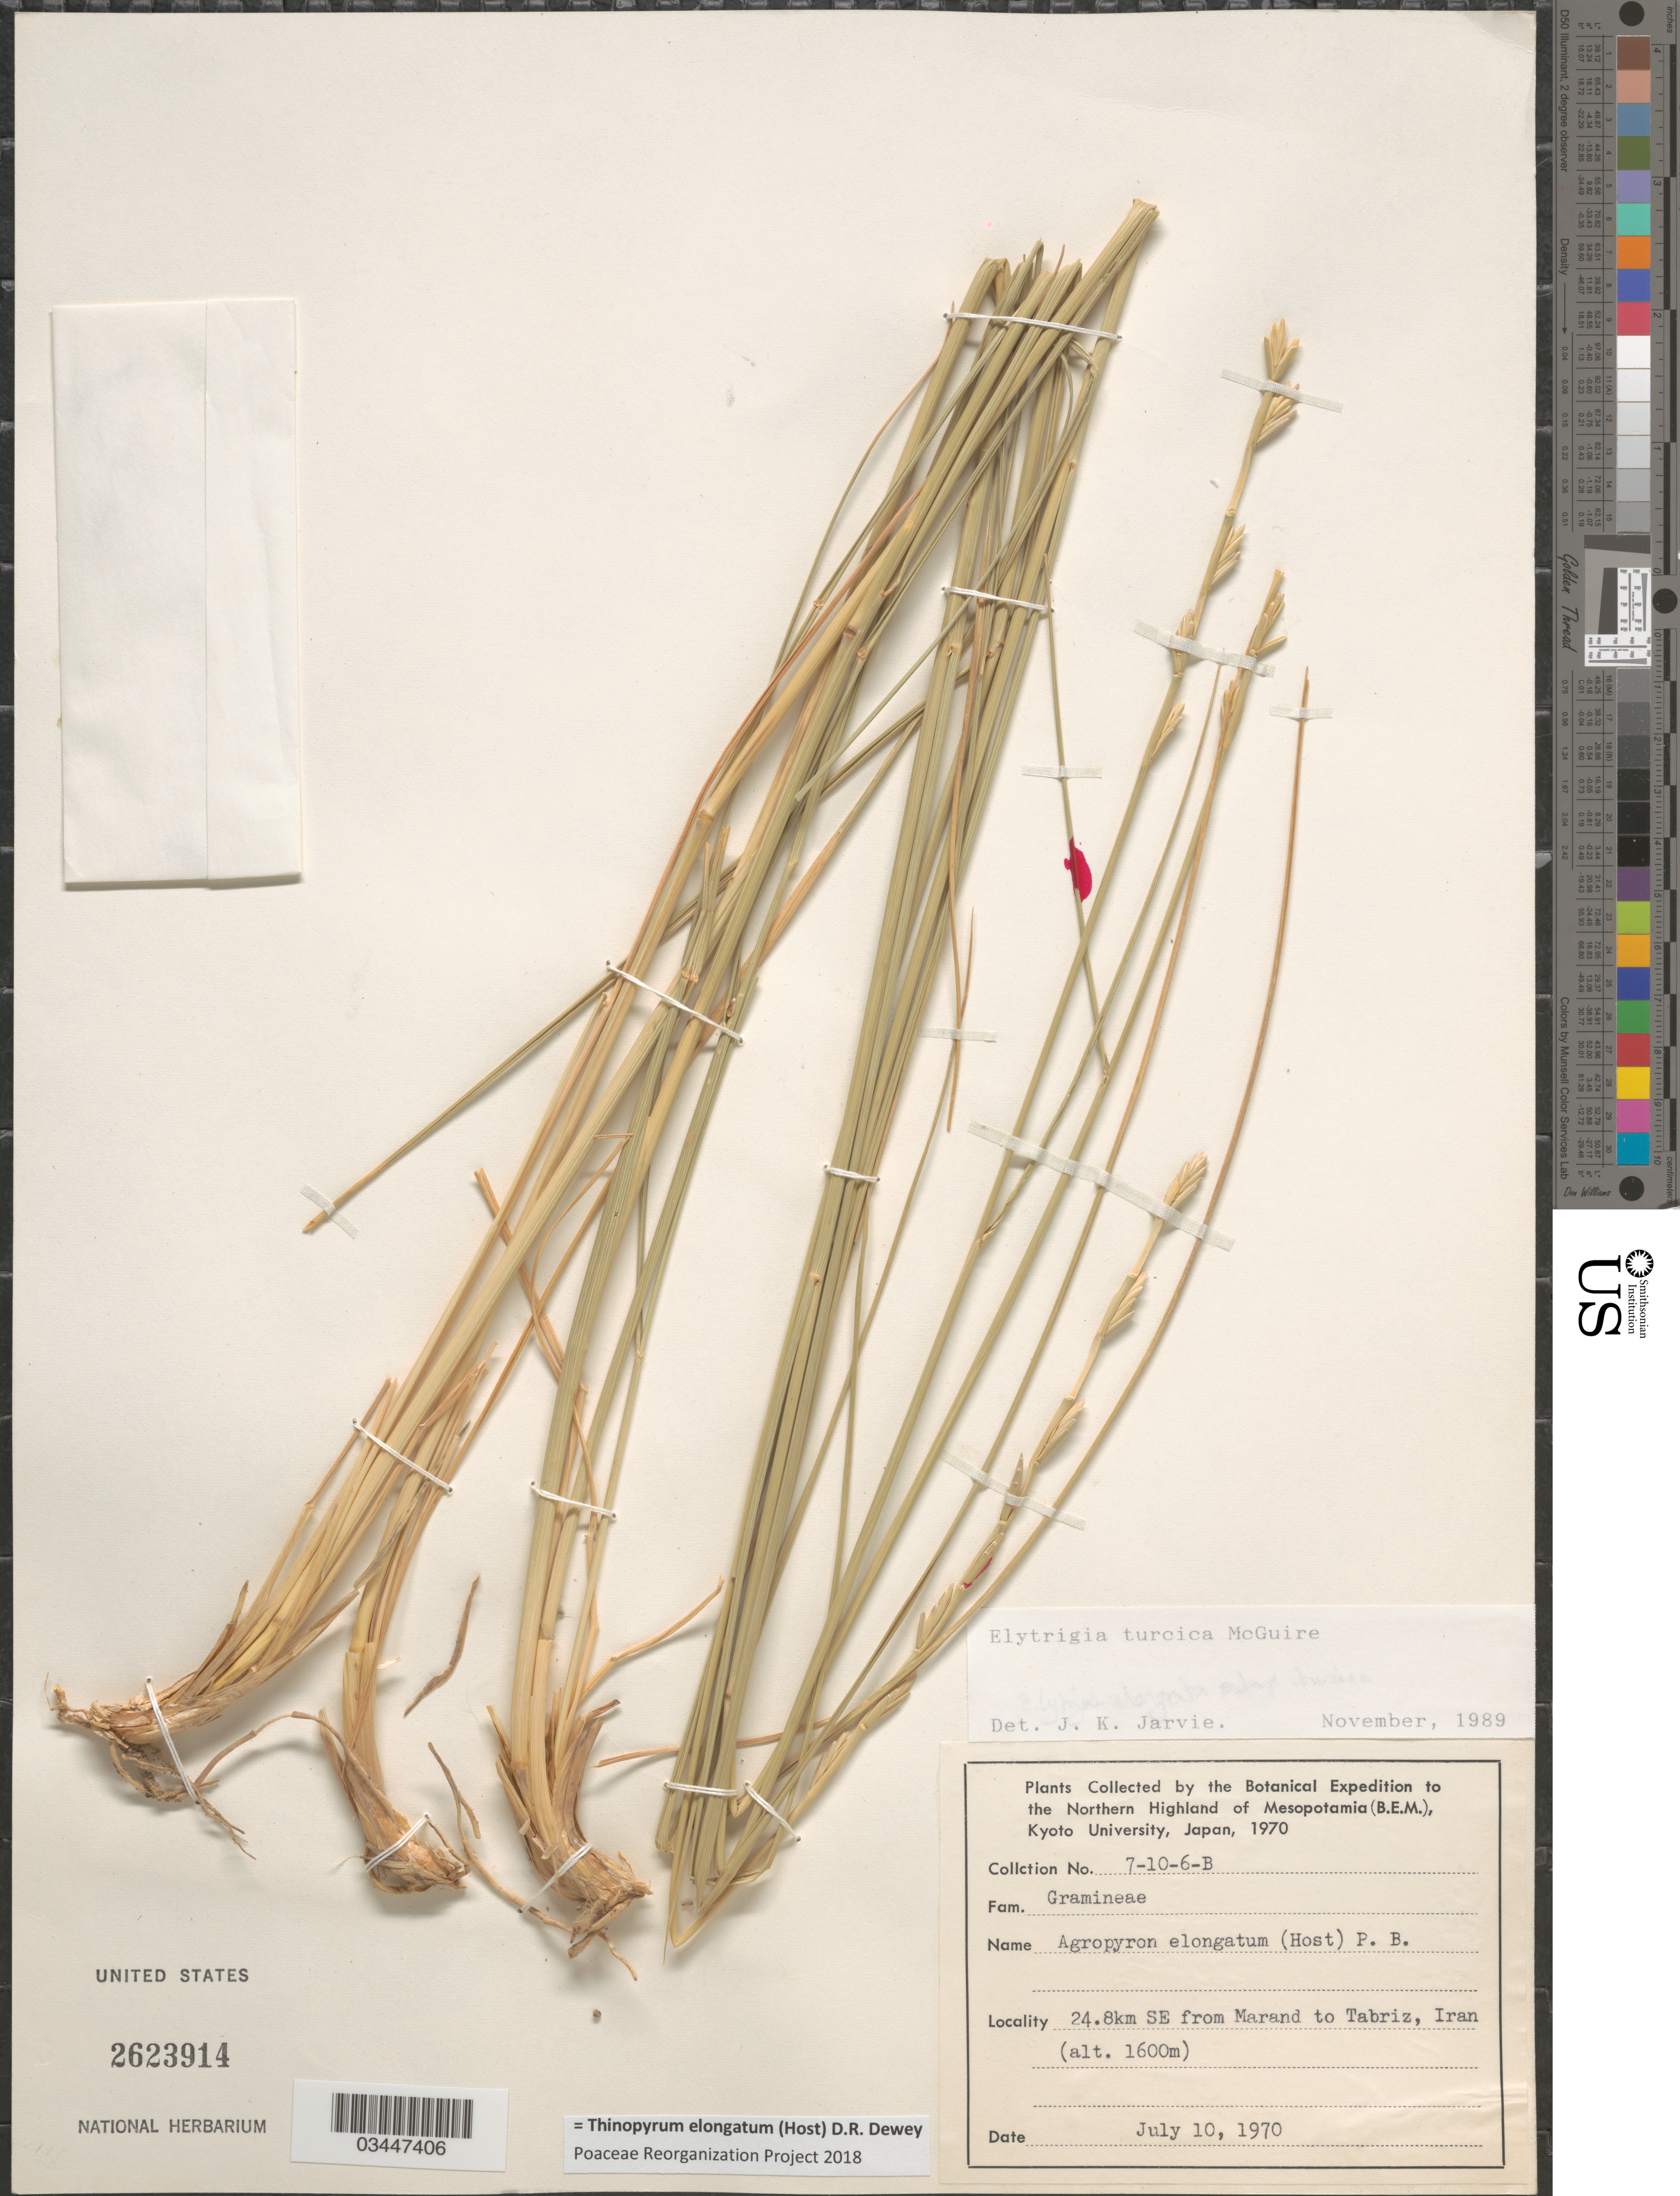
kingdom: Plantae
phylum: Tracheophyta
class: Liliopsida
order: Poales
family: Poaceae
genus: Thinopyrum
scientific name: Thinopyrum elongatum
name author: (Host) Barkworth & Dewey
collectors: Botanical Expedition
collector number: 7-10-6-B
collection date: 1970-07-10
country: Iran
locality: To the Northern Highland of Mesopotamia (B.E.M.). 24.8km SE from Marand to Tabriz.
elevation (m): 1600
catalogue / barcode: US 2623914